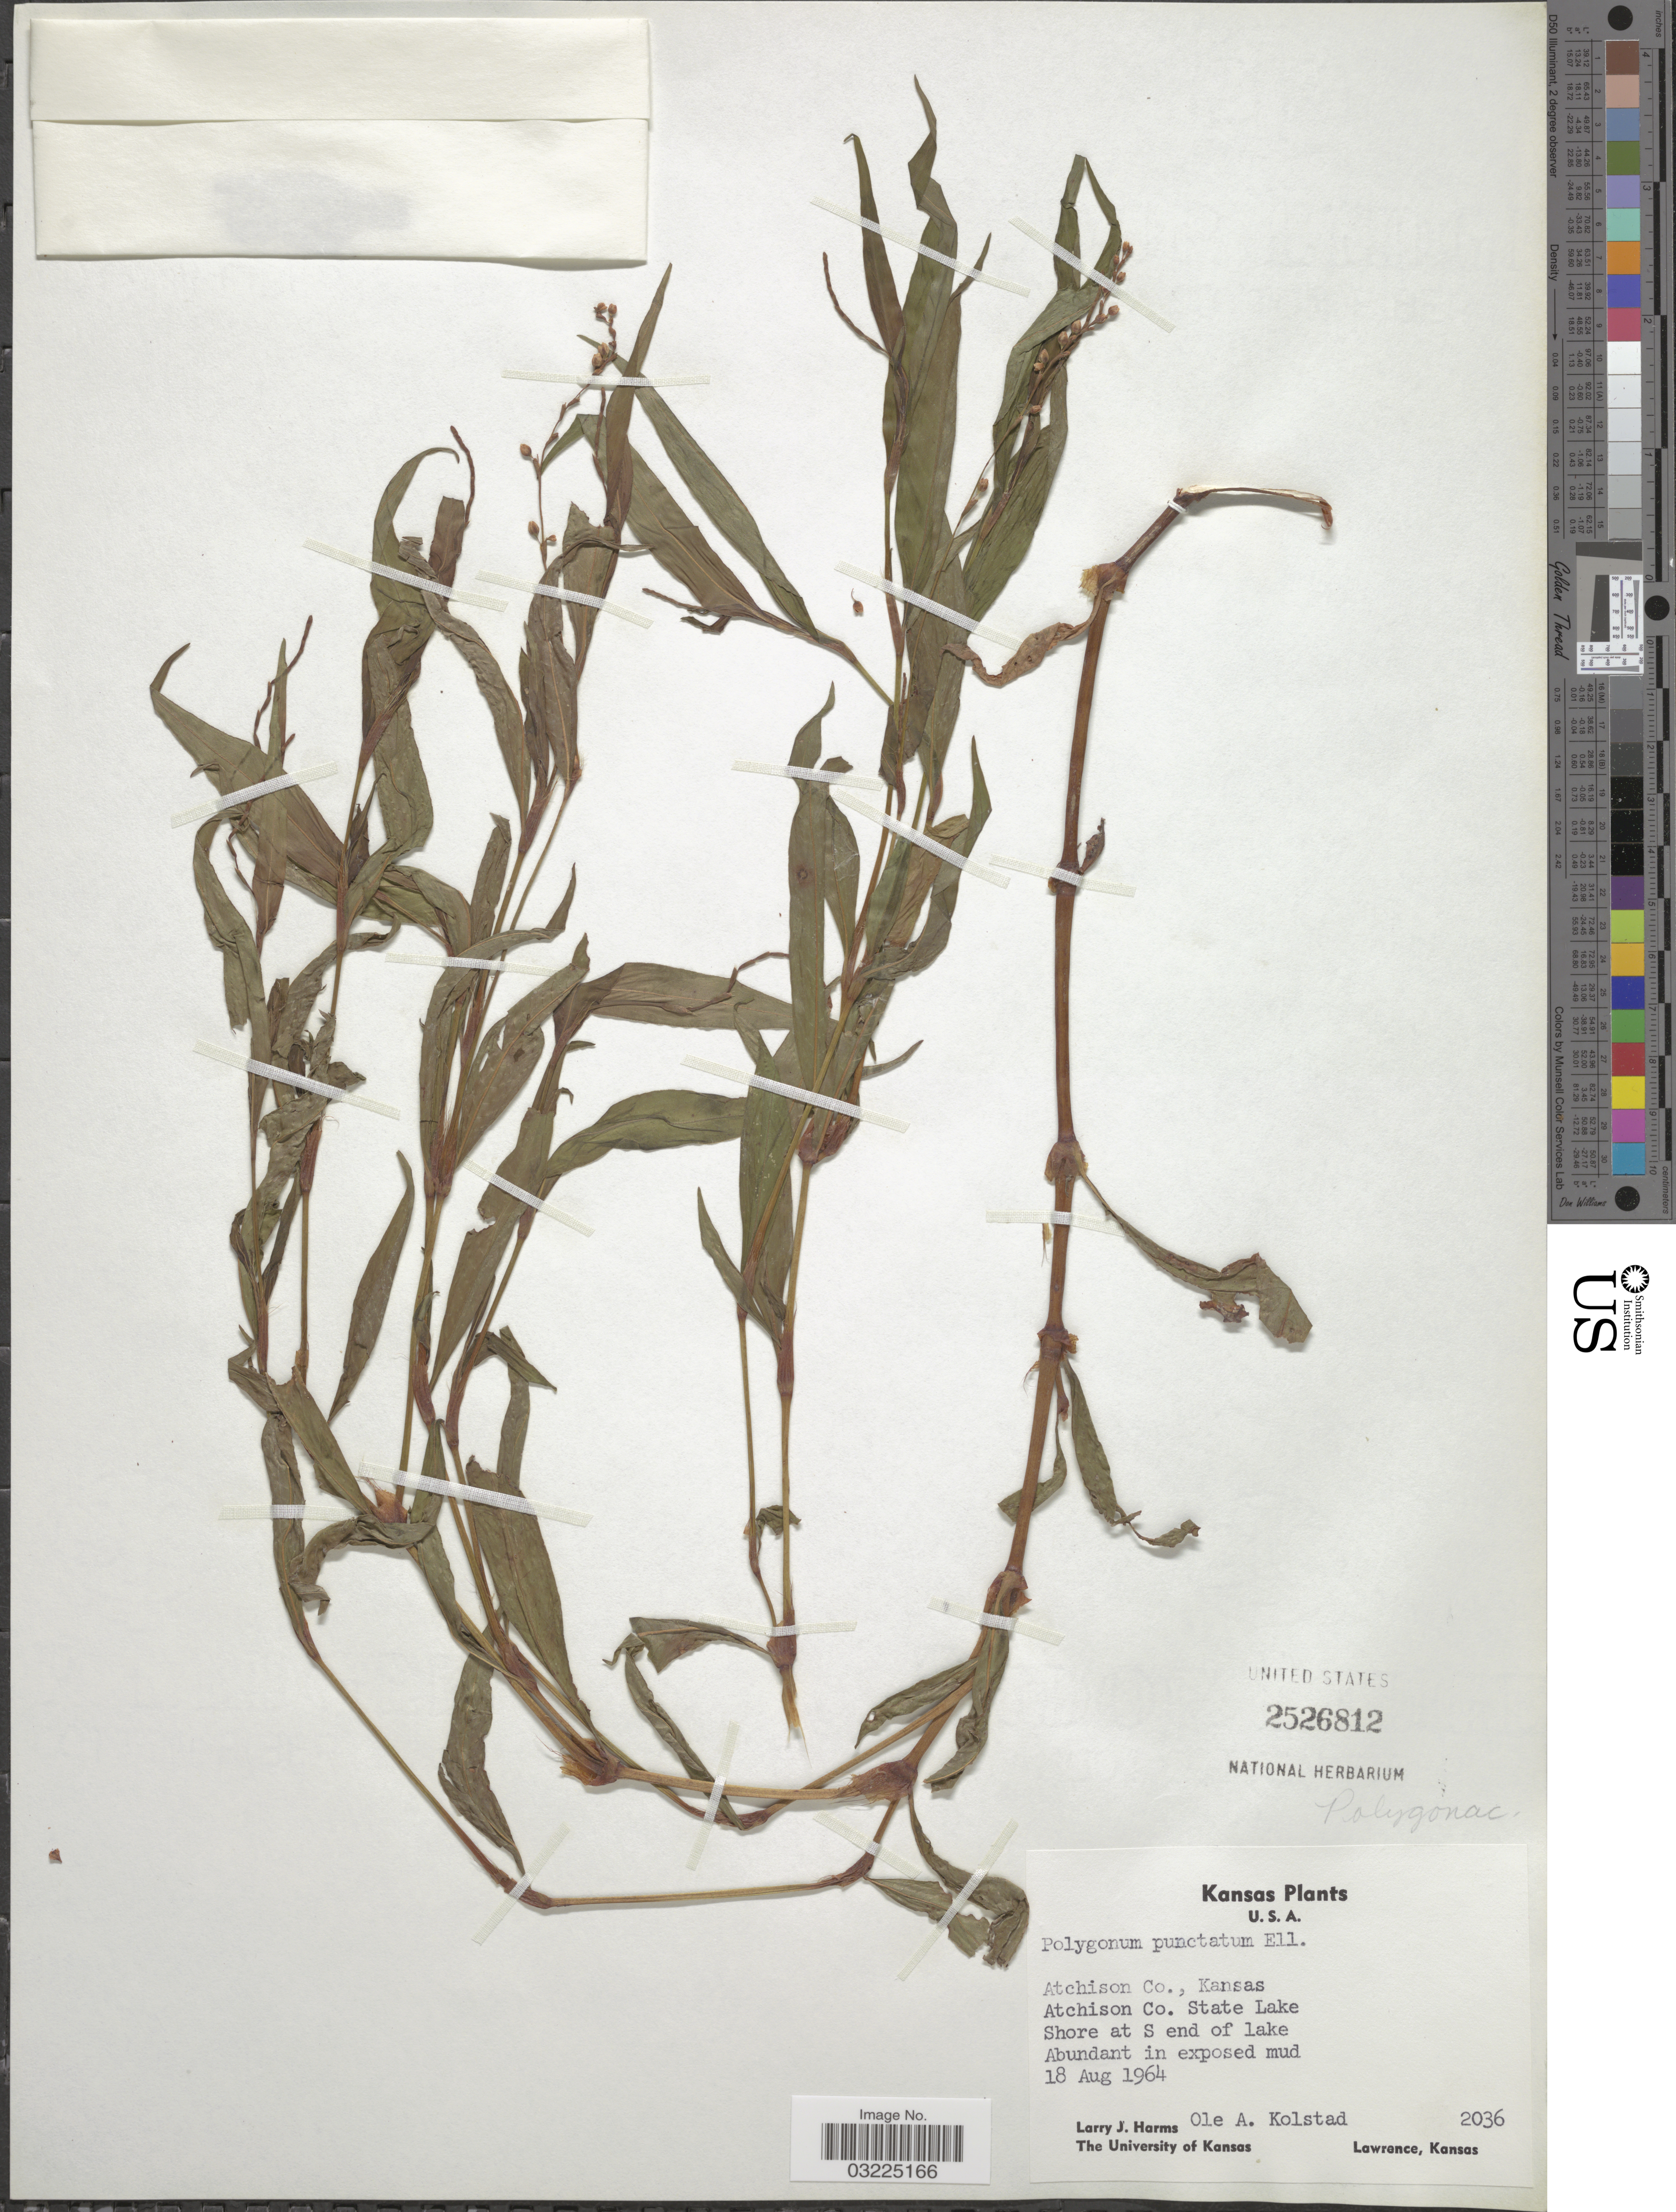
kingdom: Plantae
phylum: Tracheophyta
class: Magnoliopsida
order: Caryophyllales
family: Polygonaceae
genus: Persicaria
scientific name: Persicaria punctata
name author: (Elliott) Small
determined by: Atha, D. E.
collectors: L. Harms & O. Kolstad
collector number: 2036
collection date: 1964-08-18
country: United States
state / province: Kansas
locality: Atchison Co., State Lake, Shore at S end of lake.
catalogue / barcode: US 2526812